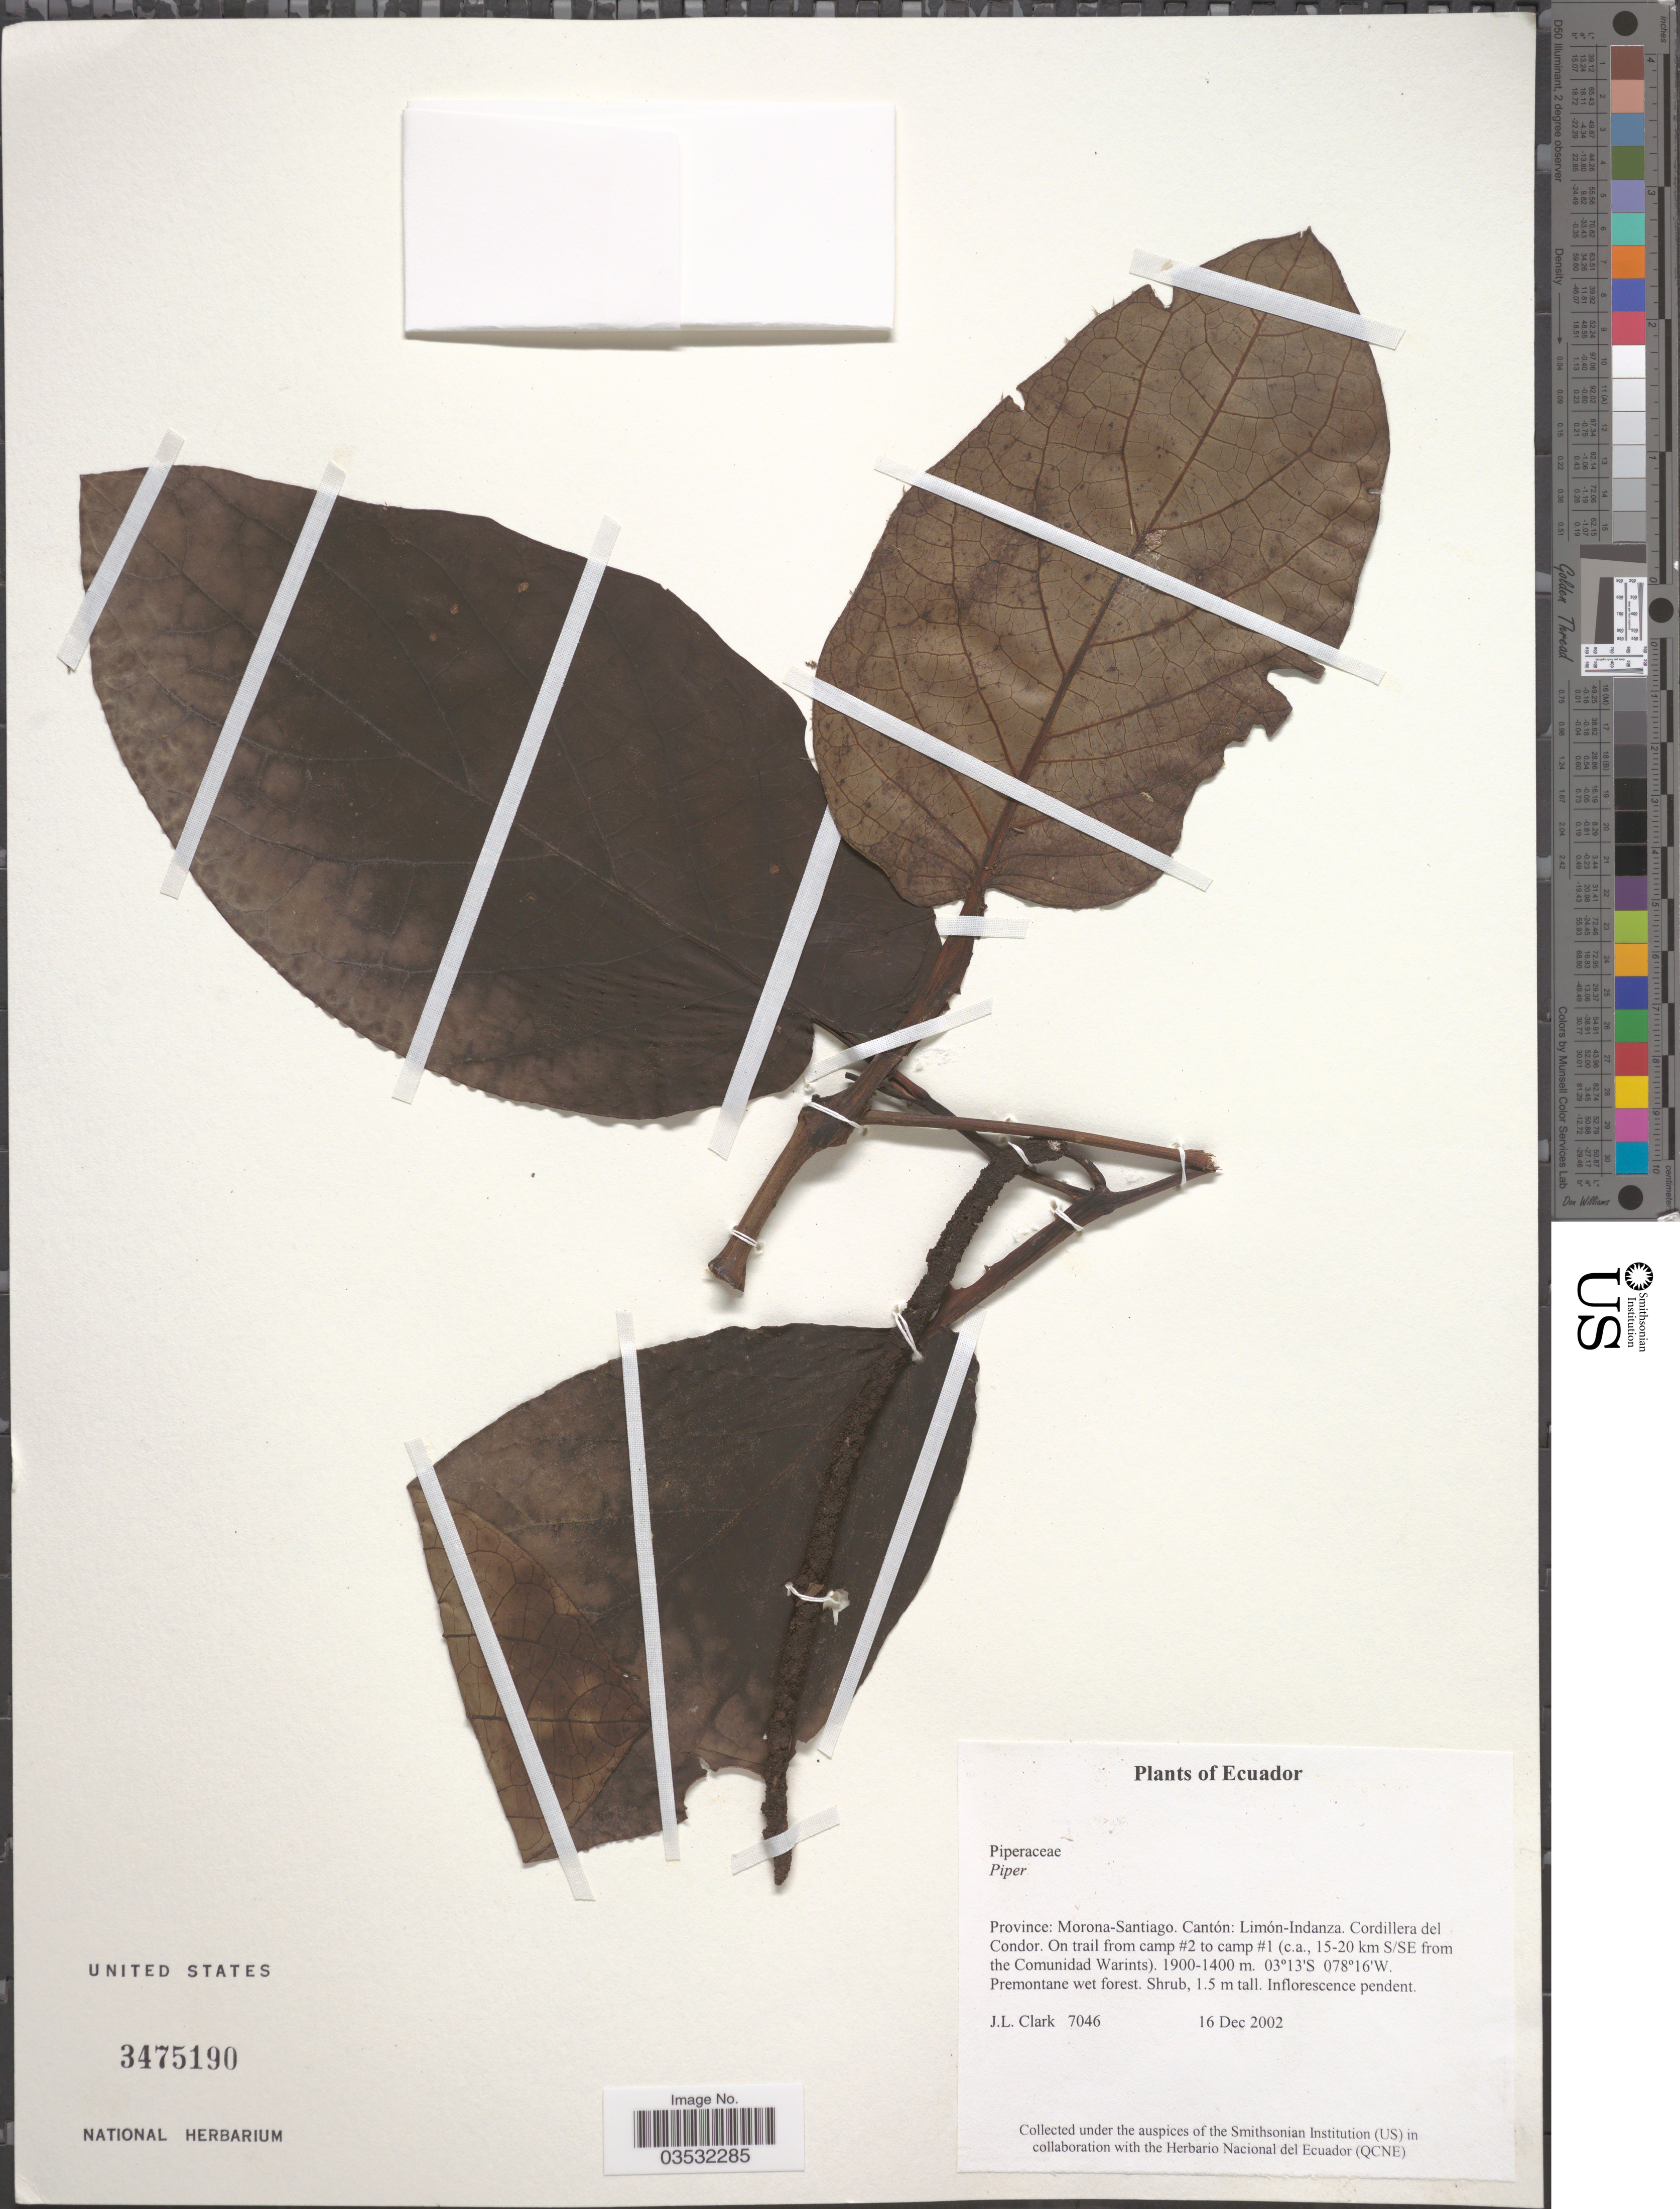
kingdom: Plantae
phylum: Tracheophyta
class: Magnoliopsida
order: Piperales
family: Piperaceae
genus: Piper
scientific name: Piper sp.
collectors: J. L. Clark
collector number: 7046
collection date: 2002-12-16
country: Ecuador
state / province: Morona-Santiago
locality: Cantón: Limón-Indanza. Cordillera del Condor. On trail from camp #2 to camp #1 (c.a., 15-20 km S/SE from the Comunidad Warints).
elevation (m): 1400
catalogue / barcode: US 3475190